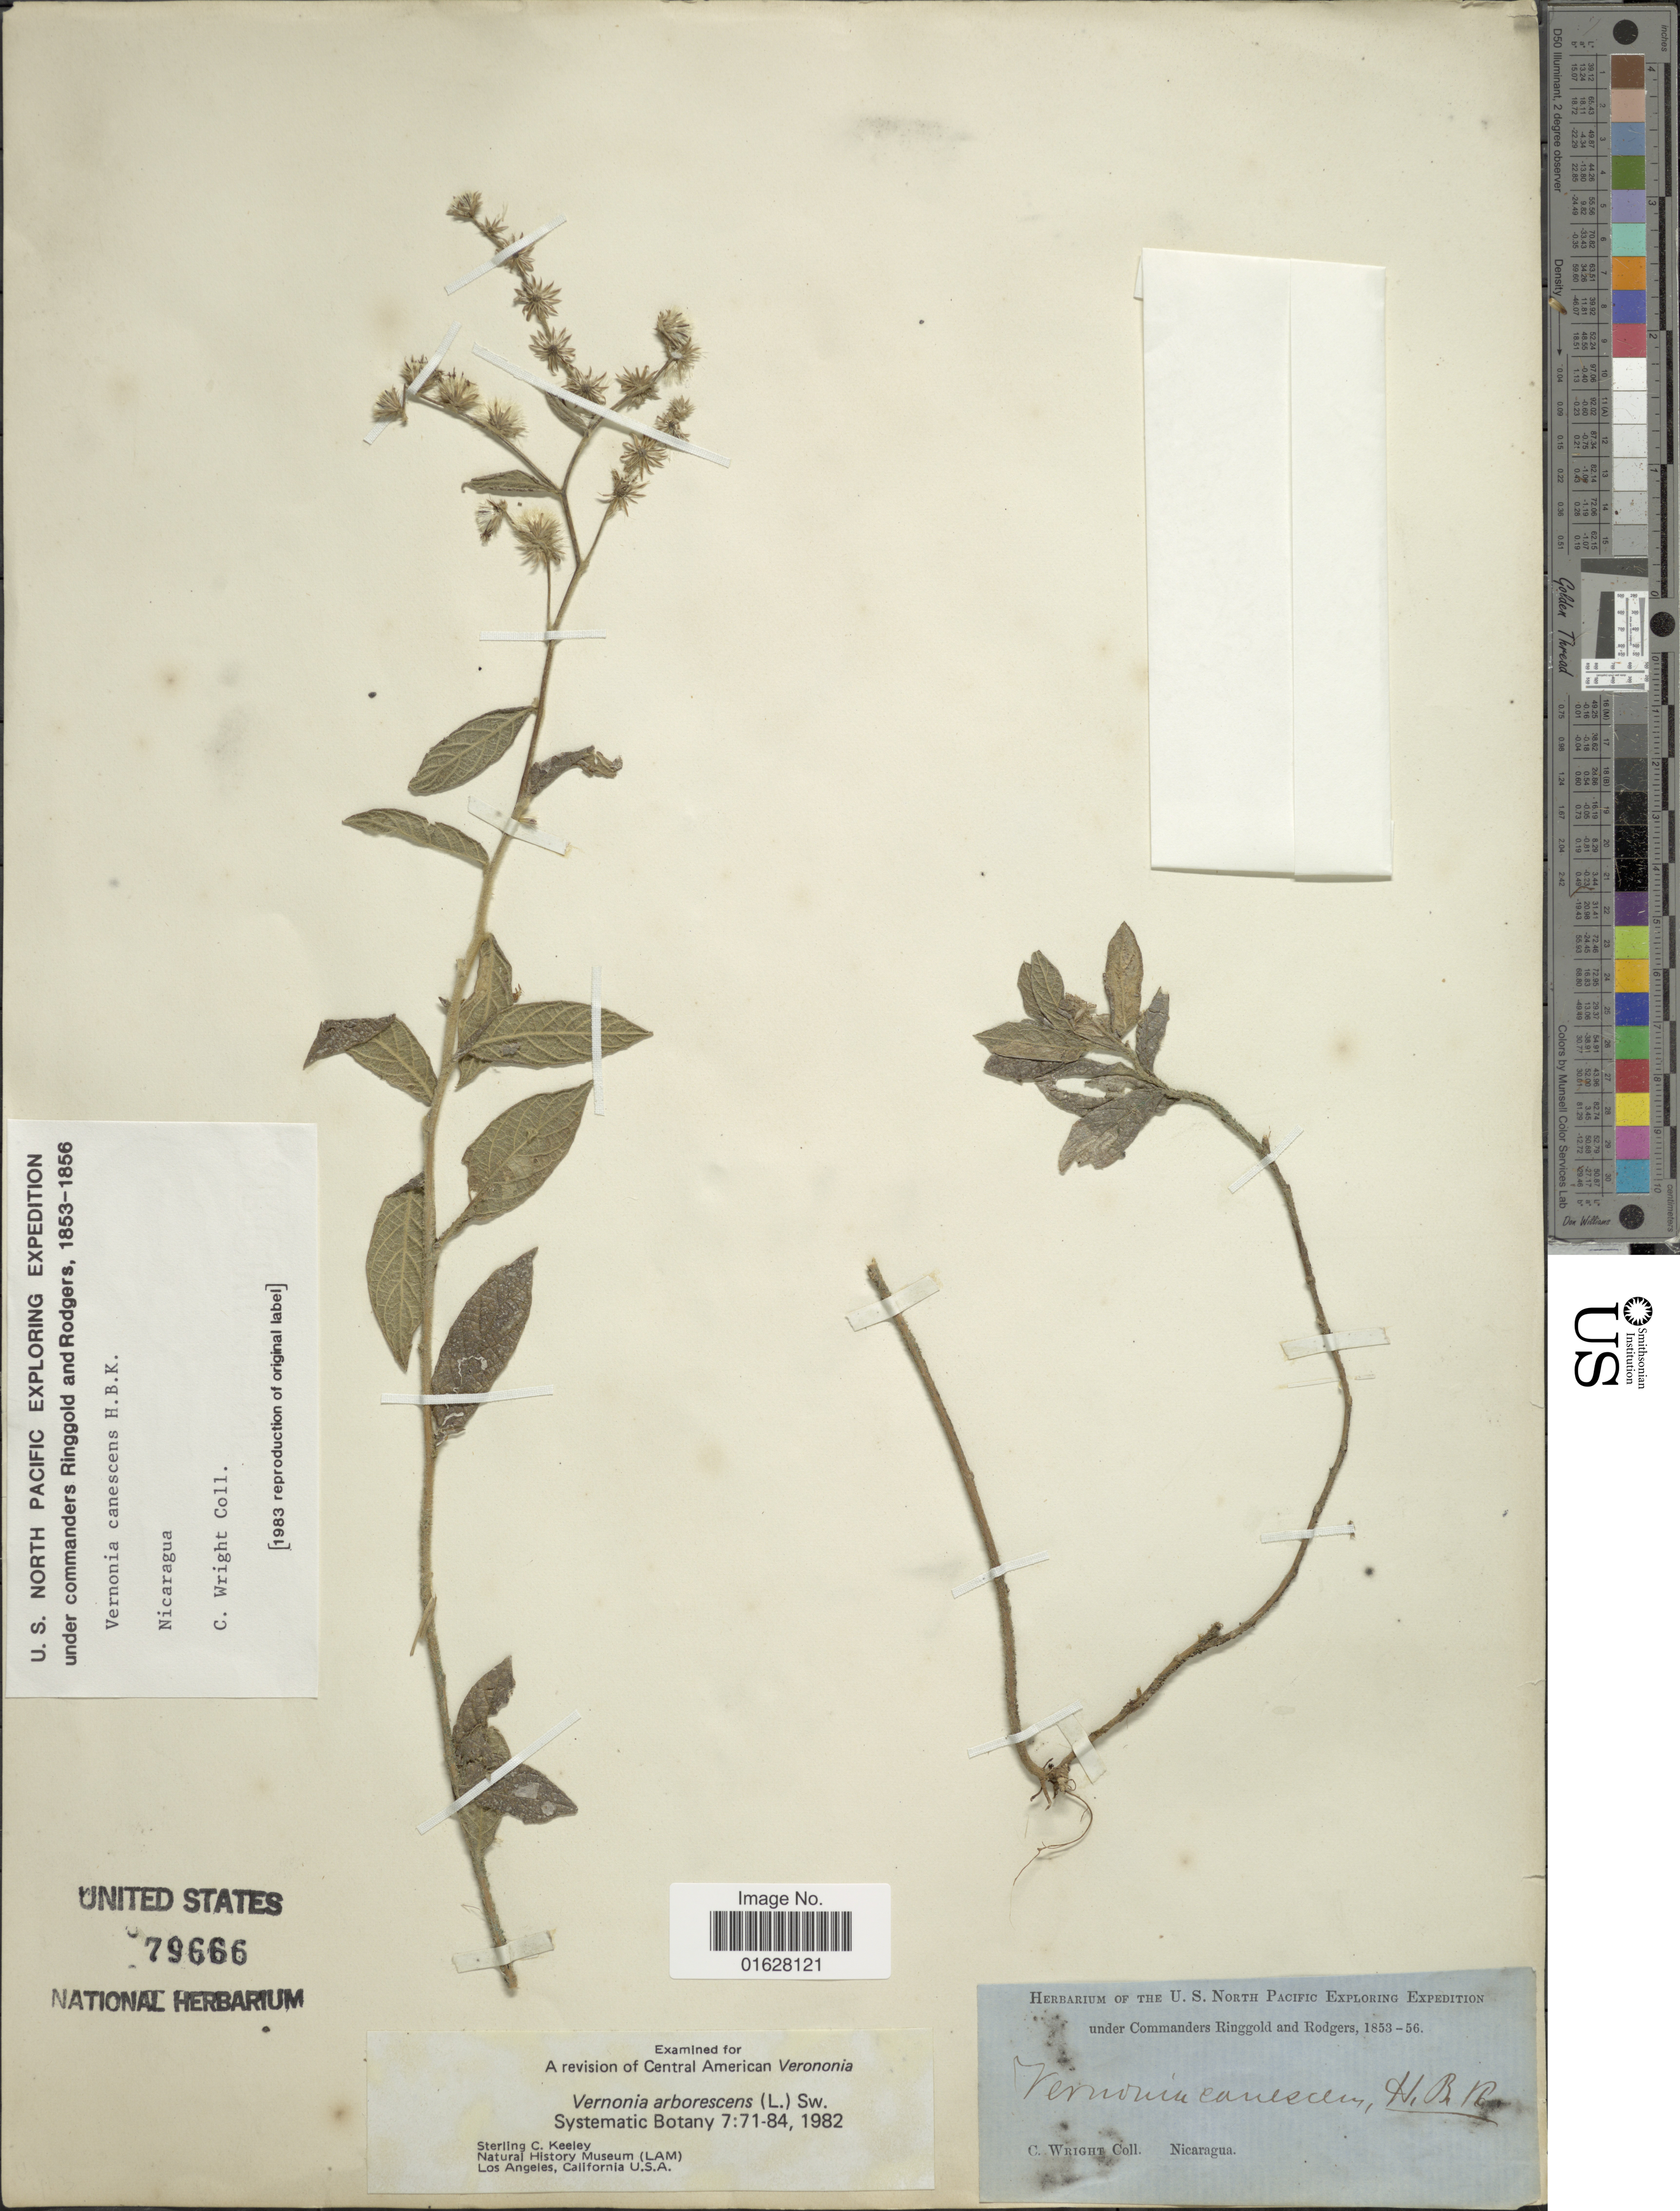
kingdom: Plantae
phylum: Tracheophyta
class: Magnoliopsida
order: Asterales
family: Asteraceae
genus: Lepidaploa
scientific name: Lepidaploa canescens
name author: (Kunth) H. Rob.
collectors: C. Wright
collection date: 1853/1856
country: Nicaragua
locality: Nicaragua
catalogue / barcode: US 79666